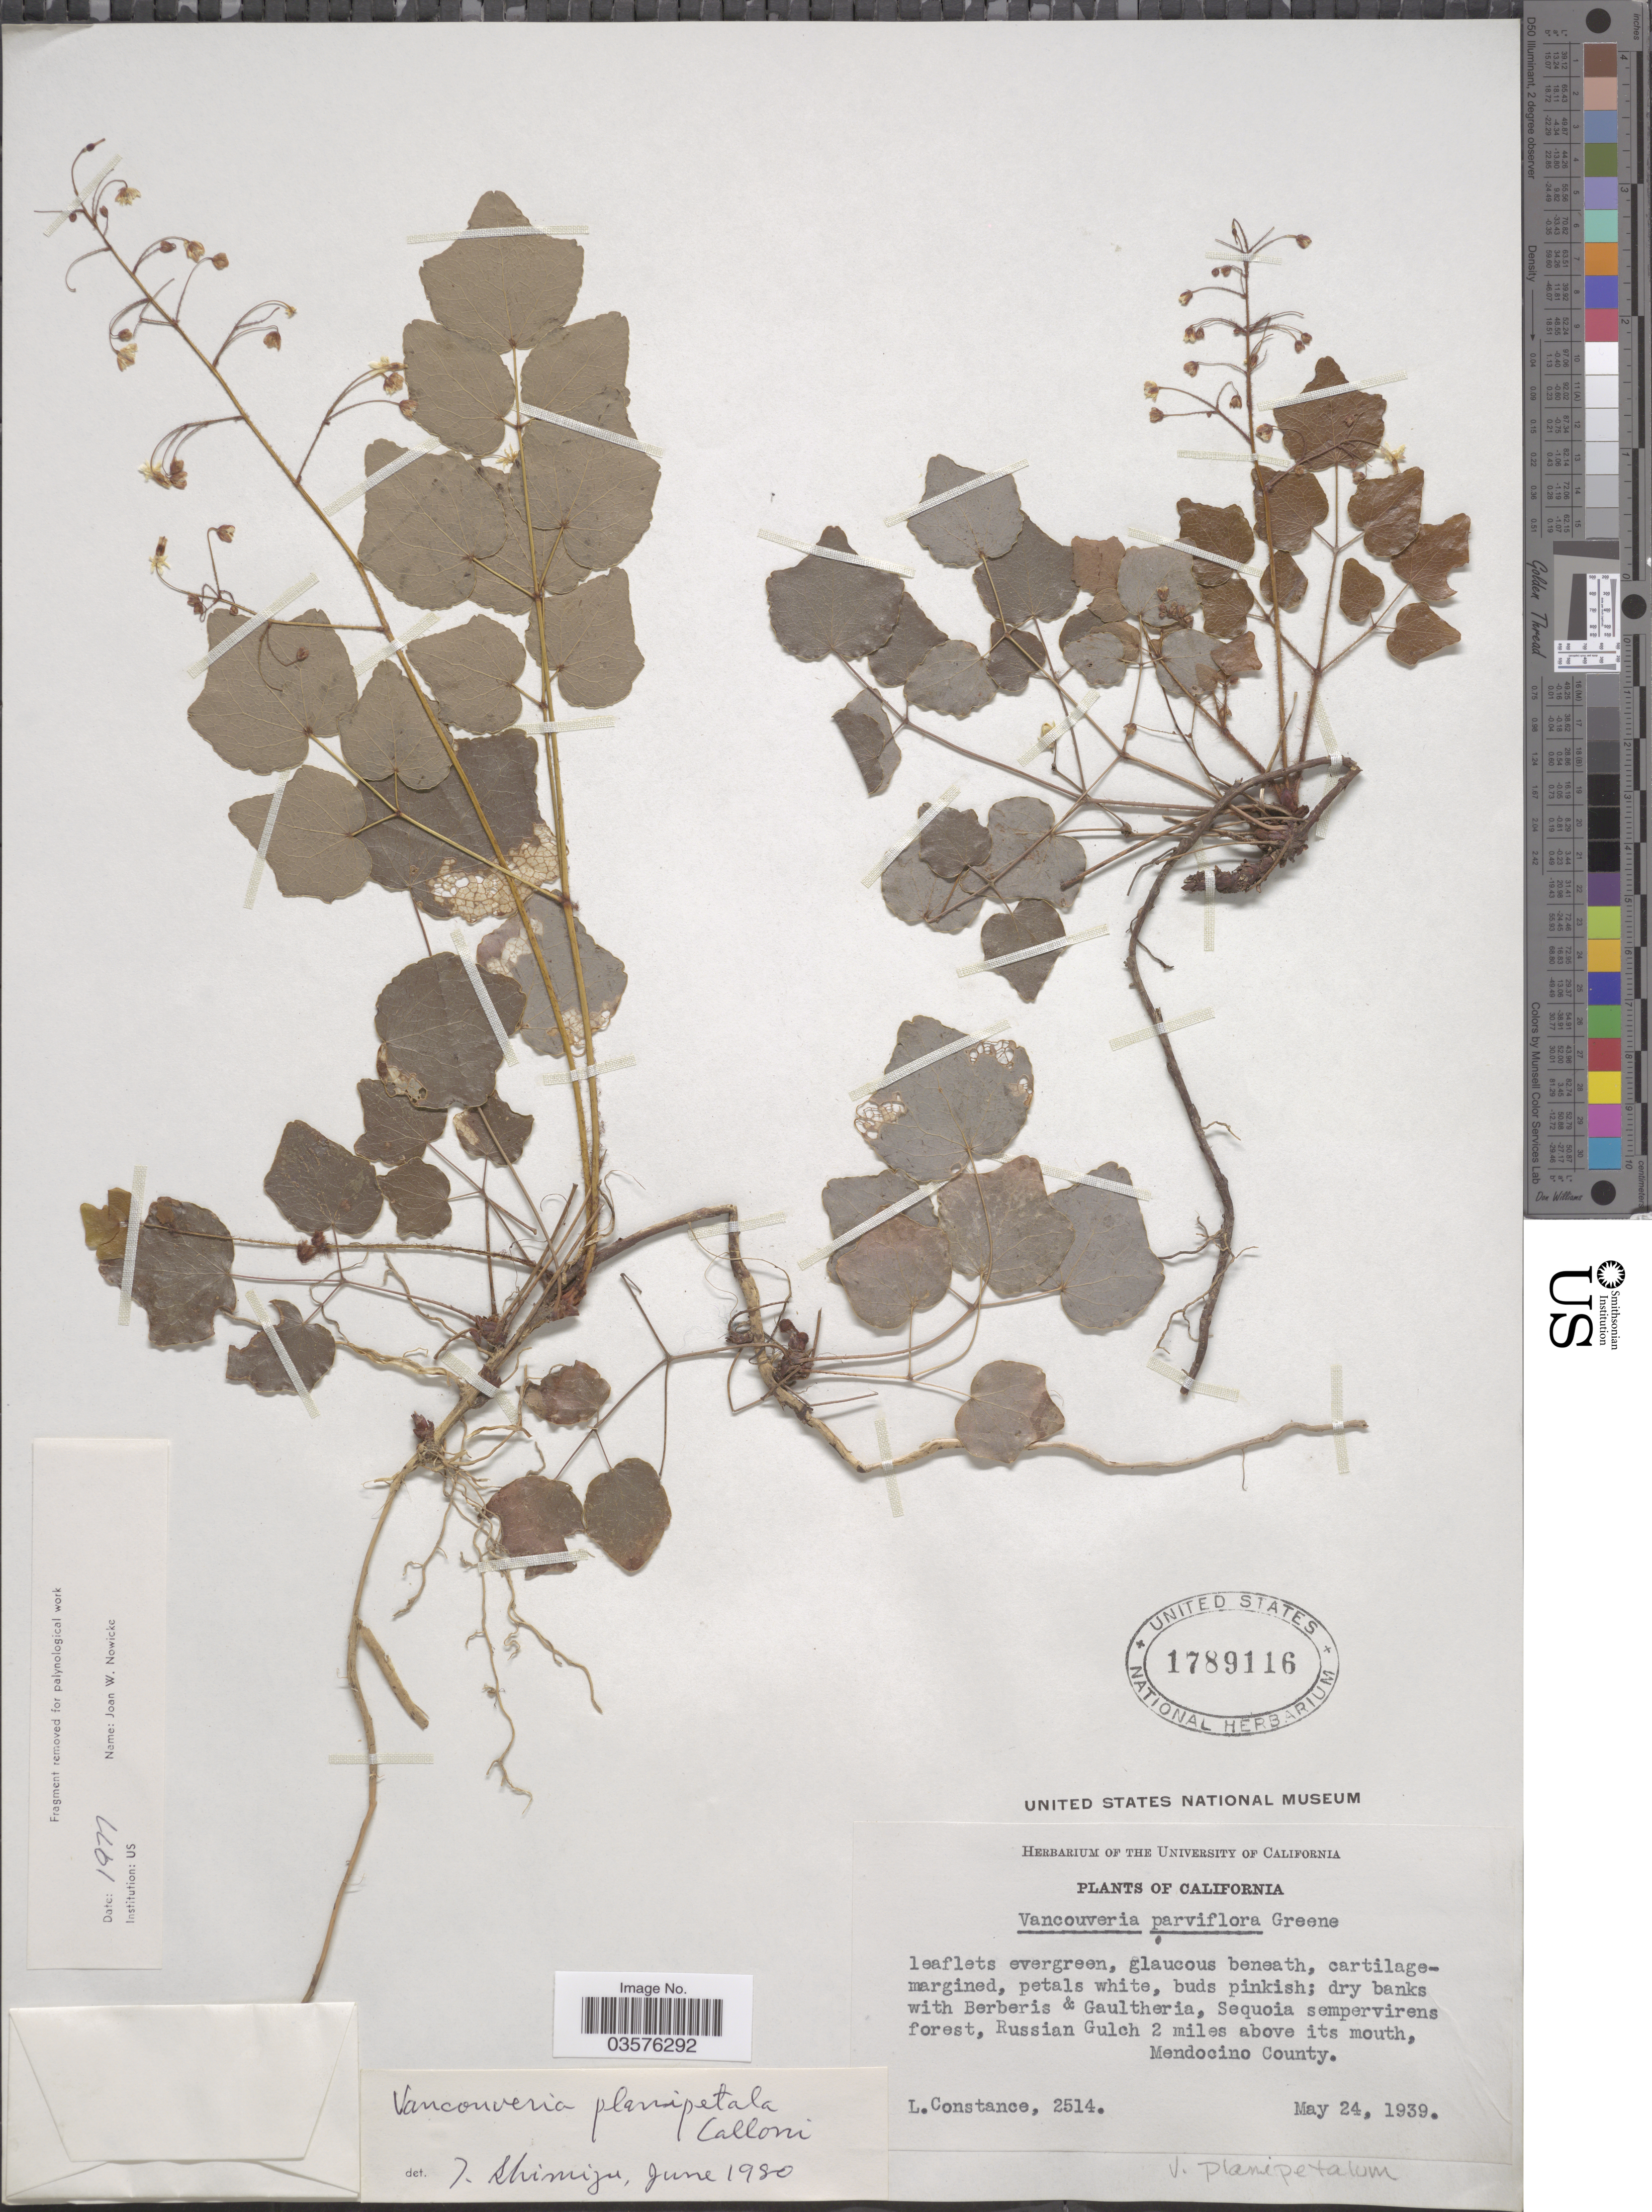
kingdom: Plantae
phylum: Tracheophyta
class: Magnoliopsida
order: Ranunculales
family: Berberidaceae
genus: Vancouveria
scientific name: Vancouveria planipetala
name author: Calloni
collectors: L. Constance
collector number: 2514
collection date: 1939-05-24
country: United States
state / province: California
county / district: Mendocino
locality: Russian Gulch 2 miles above its mouth, Mendocino County.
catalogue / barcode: US 1789116